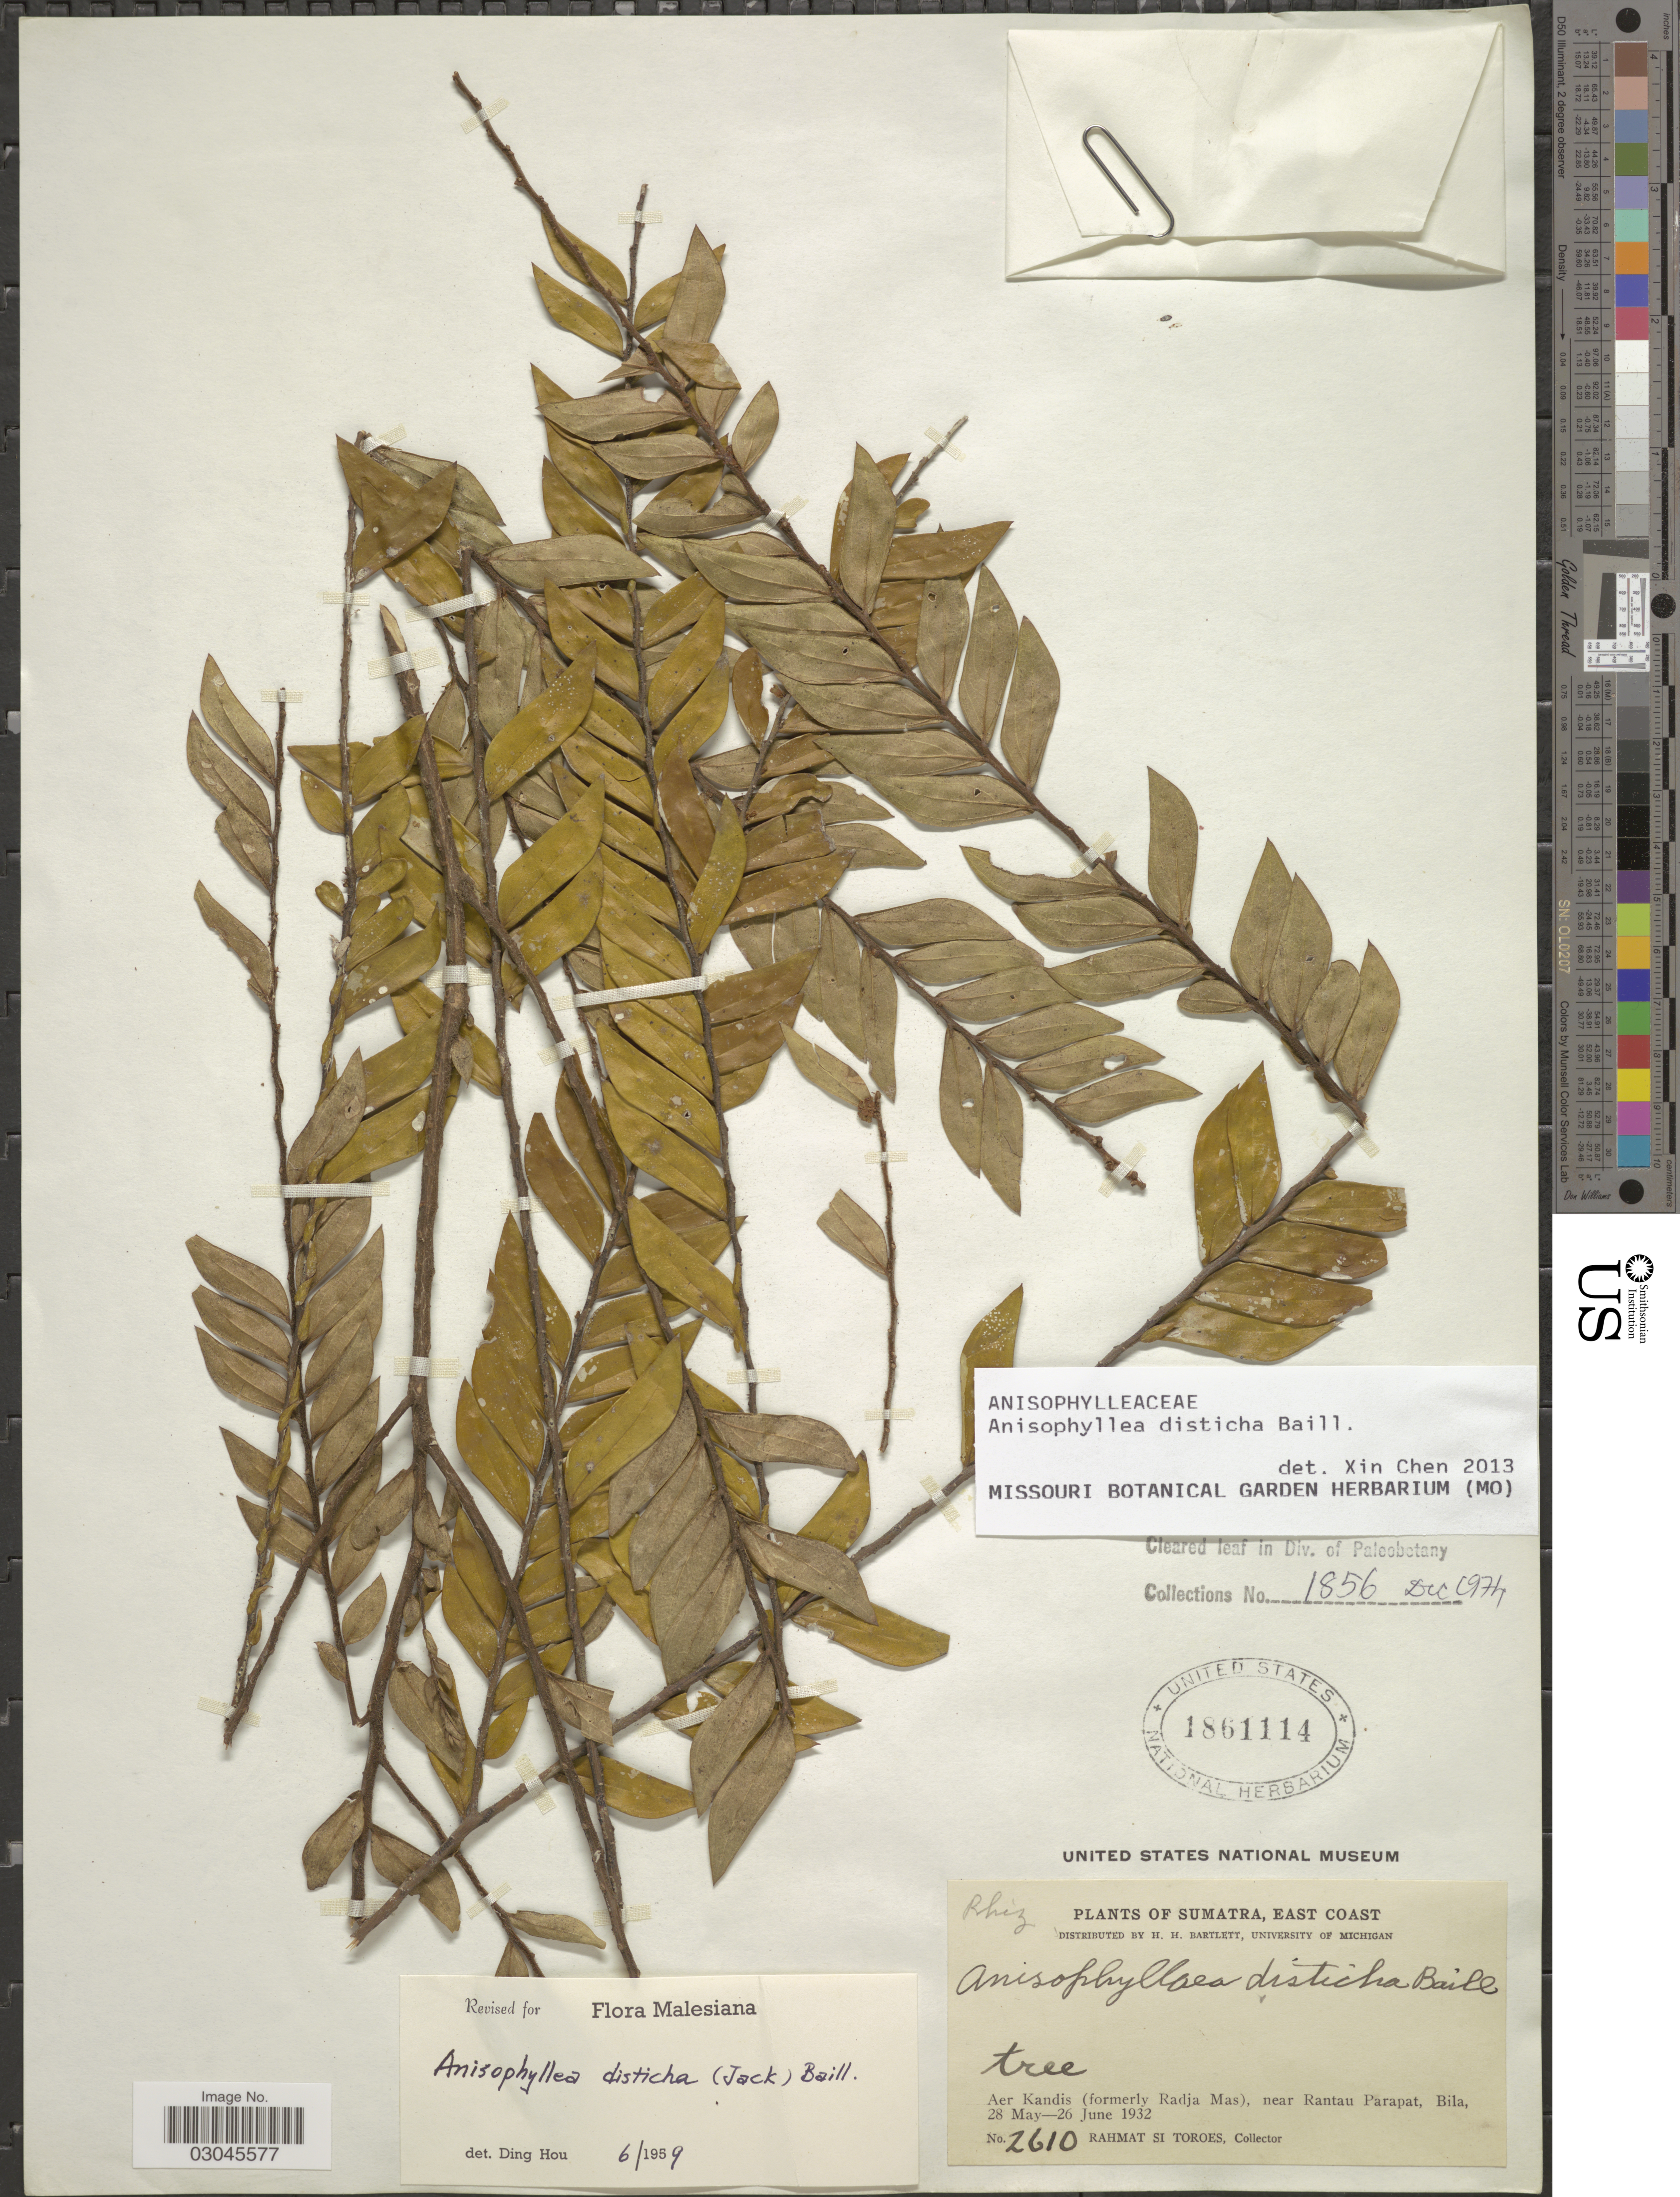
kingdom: Plantae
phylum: Tracheophyta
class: Magnoliopsida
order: Cucurbitales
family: Anisophylleaceae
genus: Anisophyllea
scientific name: Anisophyllea disticha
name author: (Jack) Baill.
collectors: Rahmat Si Boeea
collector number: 2610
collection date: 1932-05-28/1932-06-26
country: Indonesia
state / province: Sumatra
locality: East Coast. Aer Kandis (formerly Radja Mas), near Rantau Parapat, Bila.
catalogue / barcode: US 1861114